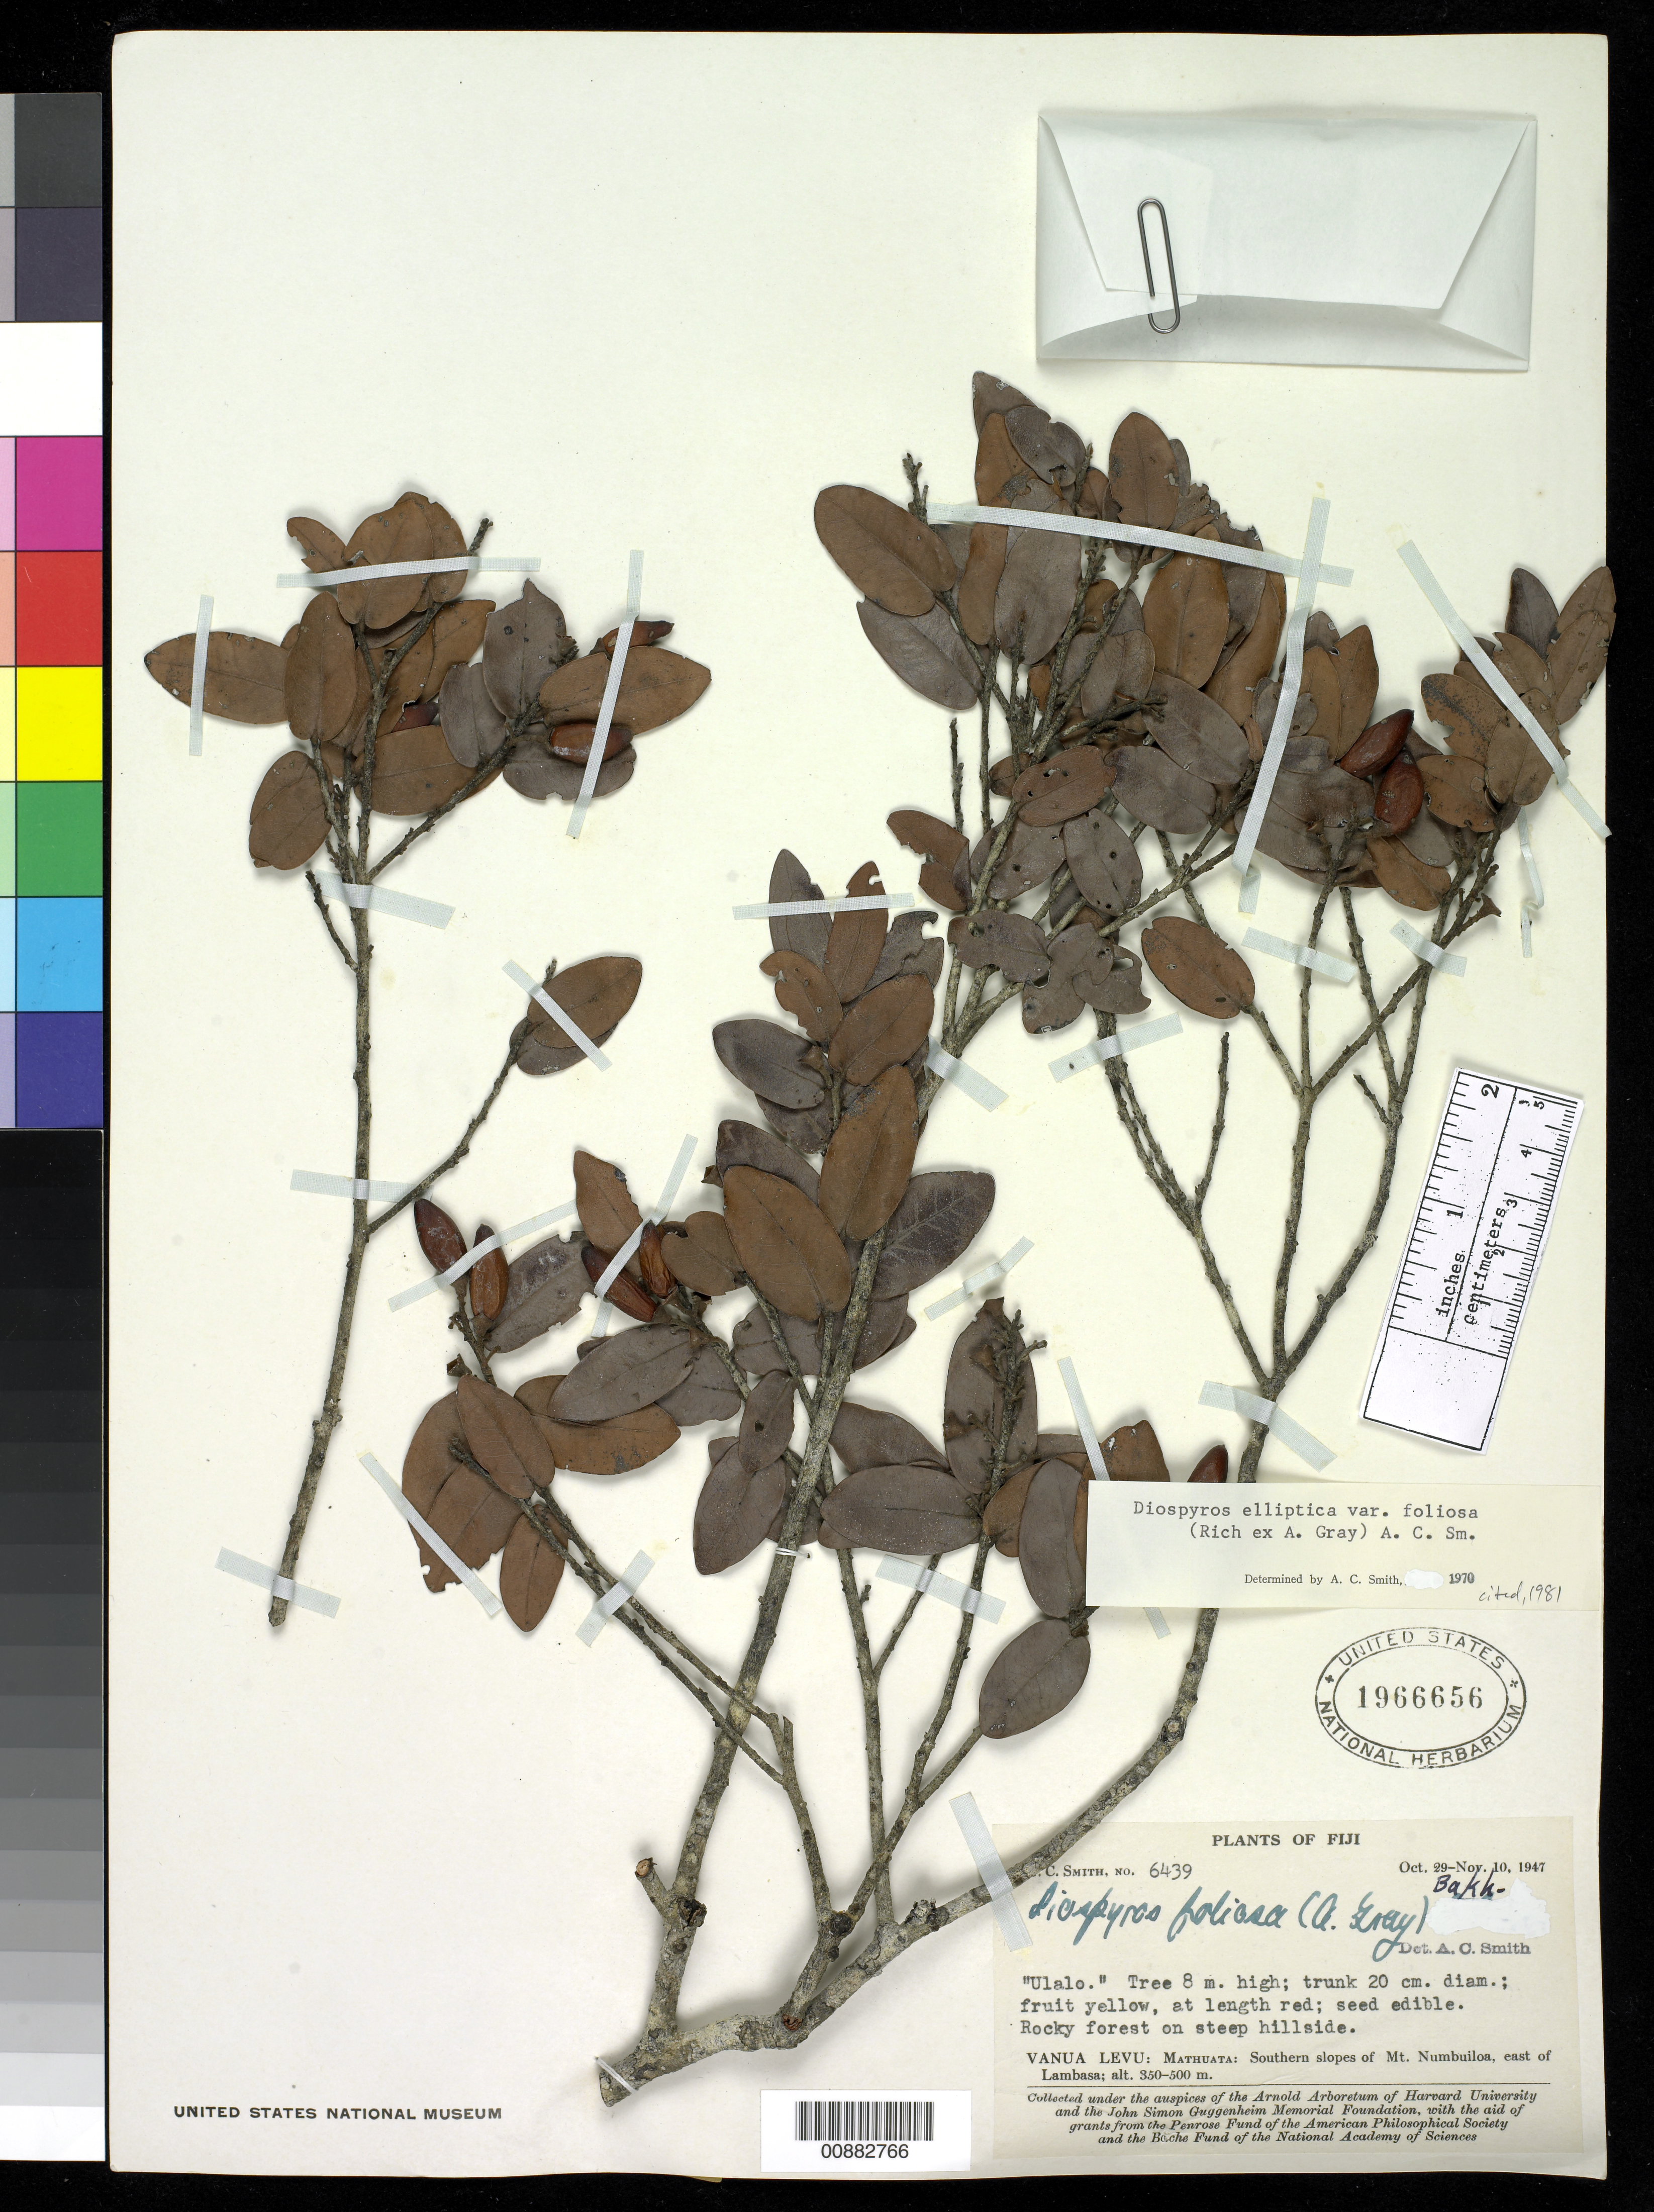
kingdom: Plantae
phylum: Tracheophyta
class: Magnoliopsida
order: Ericales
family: Ebenaceae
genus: Diospyros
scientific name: Diospyros elliptica var. foliosa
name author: (J.R. Forst.) P.S. Green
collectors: C. A. Smith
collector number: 6439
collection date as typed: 29 Oct 1947 to 06 Nov 1947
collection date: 1947-10-29/1947-11-06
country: Fiji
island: Macuata-i-wai [Mathuata-i-wai]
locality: Mathuata: Summit ridge of Mt. Numbuiloa, east of Lambasa.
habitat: Rocky forest on steep hillside.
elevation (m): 500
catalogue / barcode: US 1966656